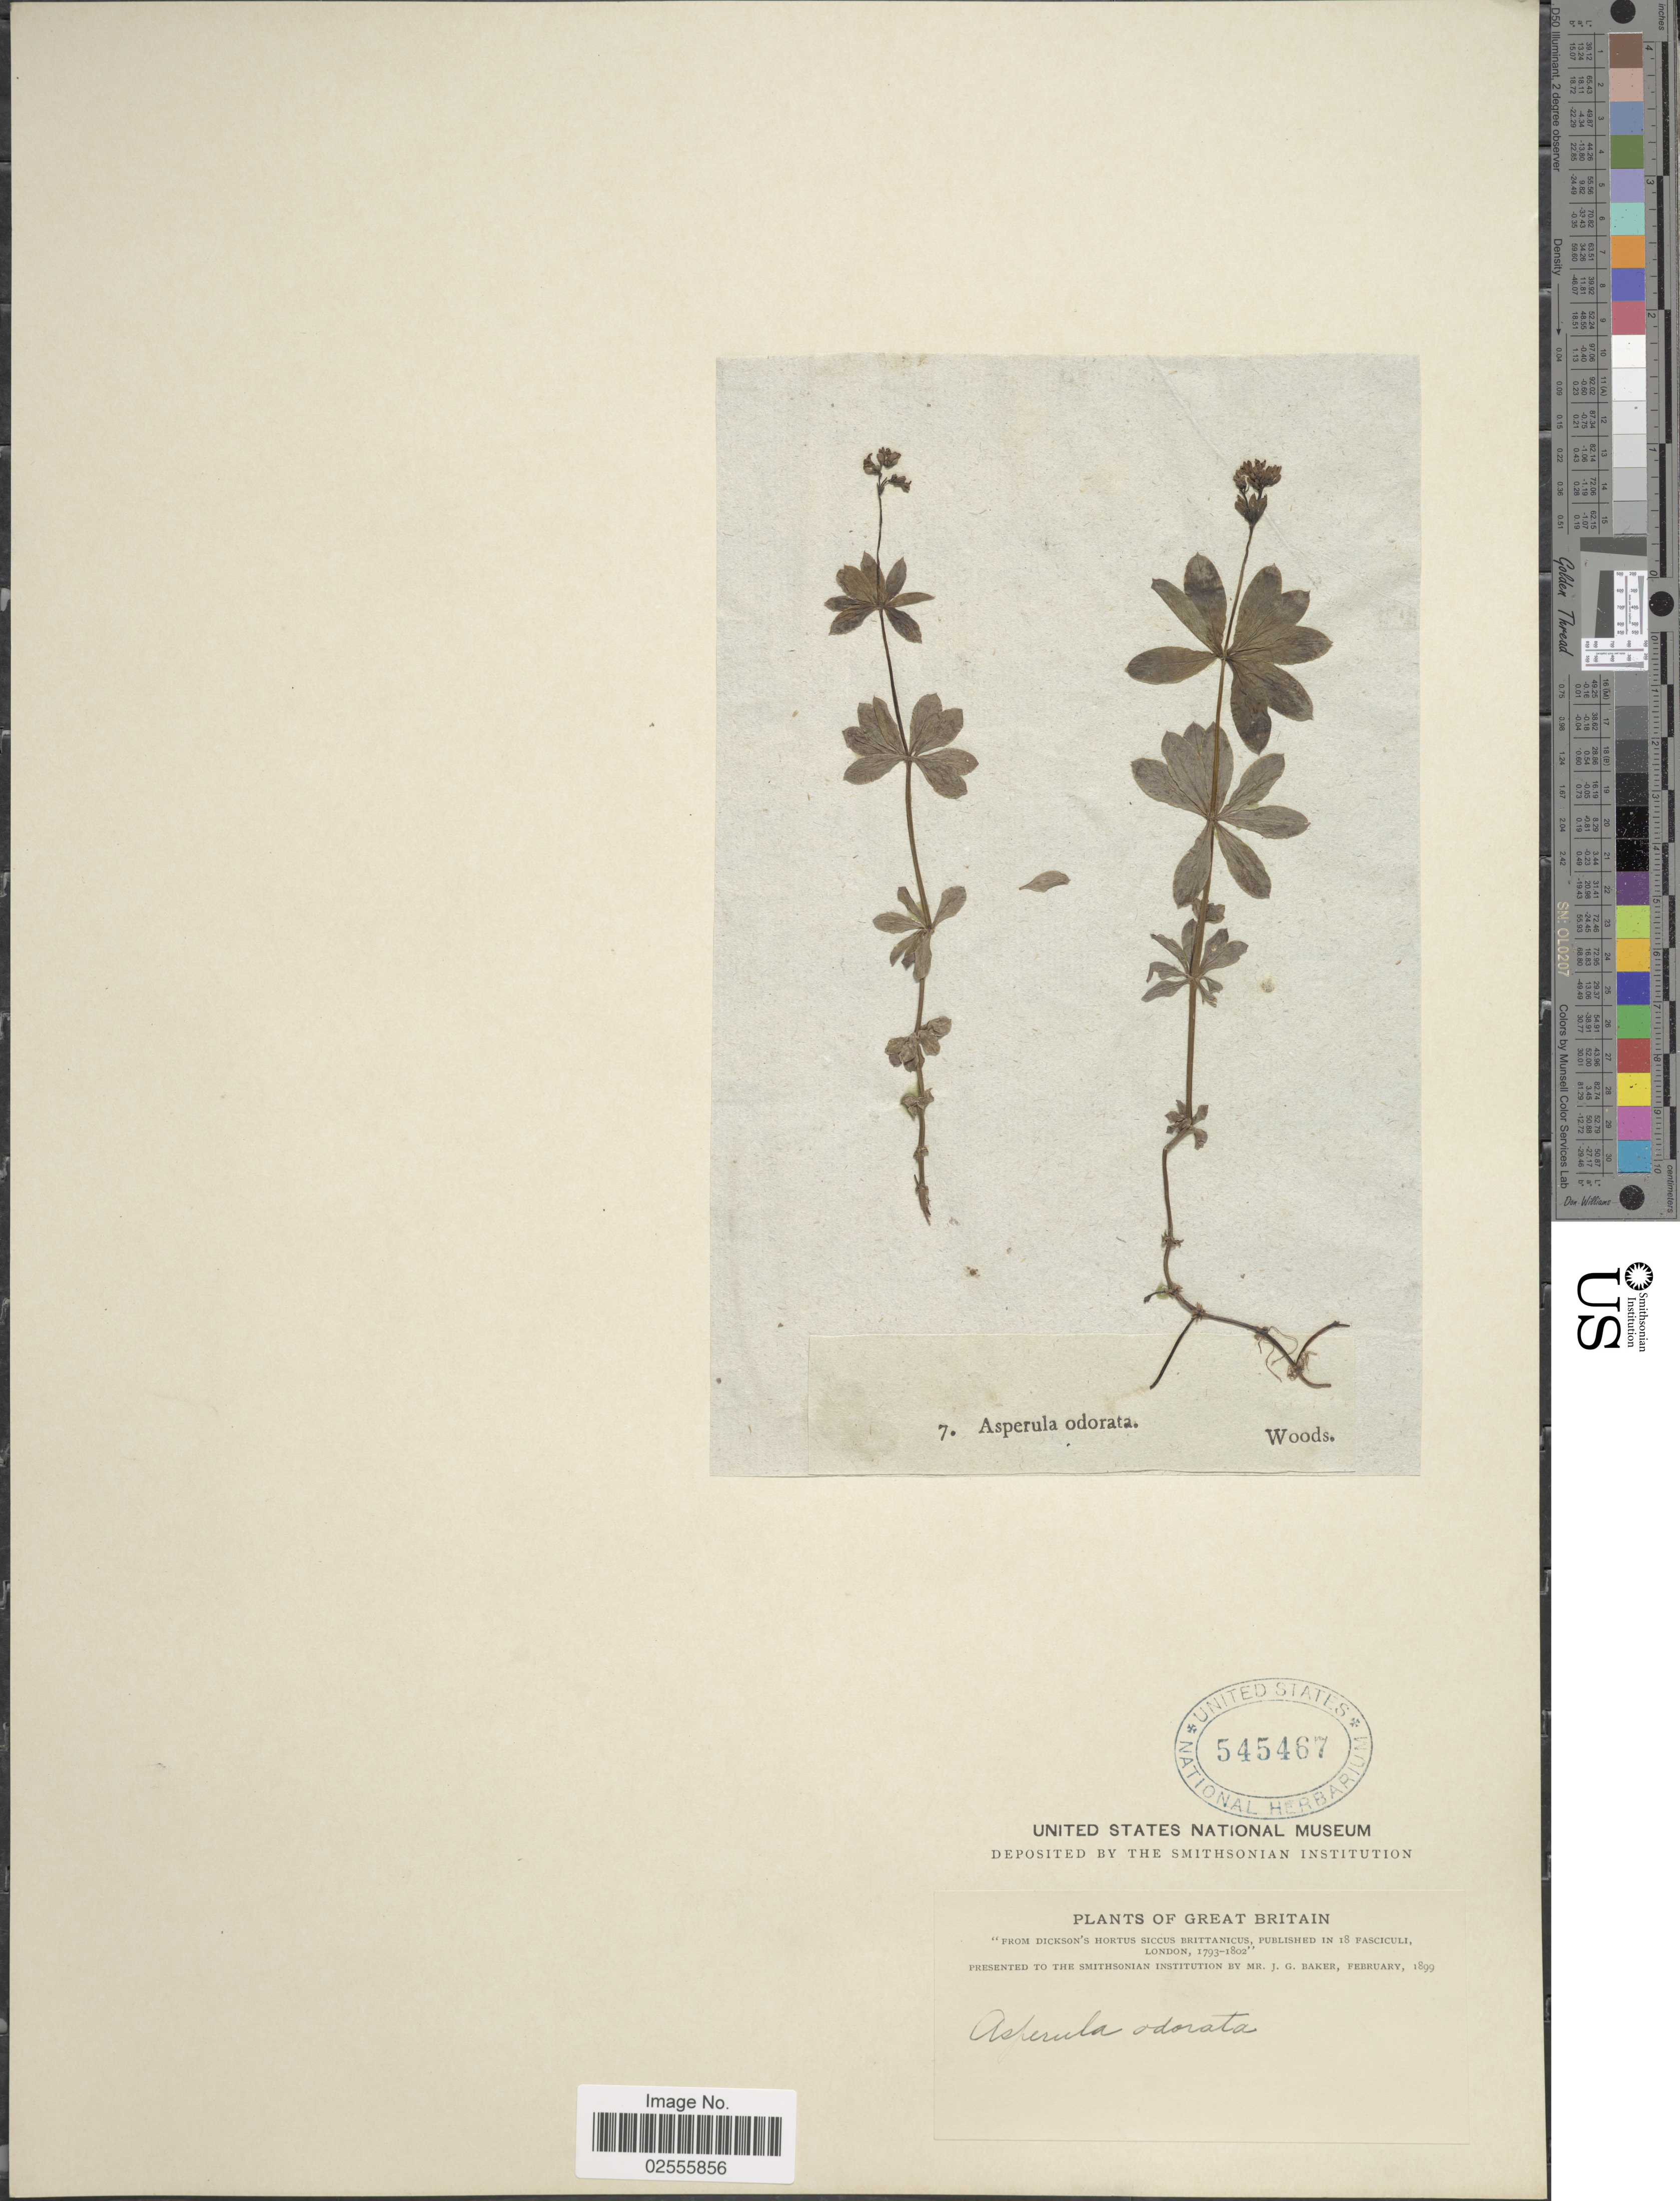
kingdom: Plantae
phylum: Tracheophyta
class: Magnoliopsida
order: Gentianales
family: Rubiaceae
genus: Asperula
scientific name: Asperula odorata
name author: L.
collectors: ex herb. J.G. Baker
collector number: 7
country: United Kingdom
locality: Great Britain, Woods.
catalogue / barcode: US 545467